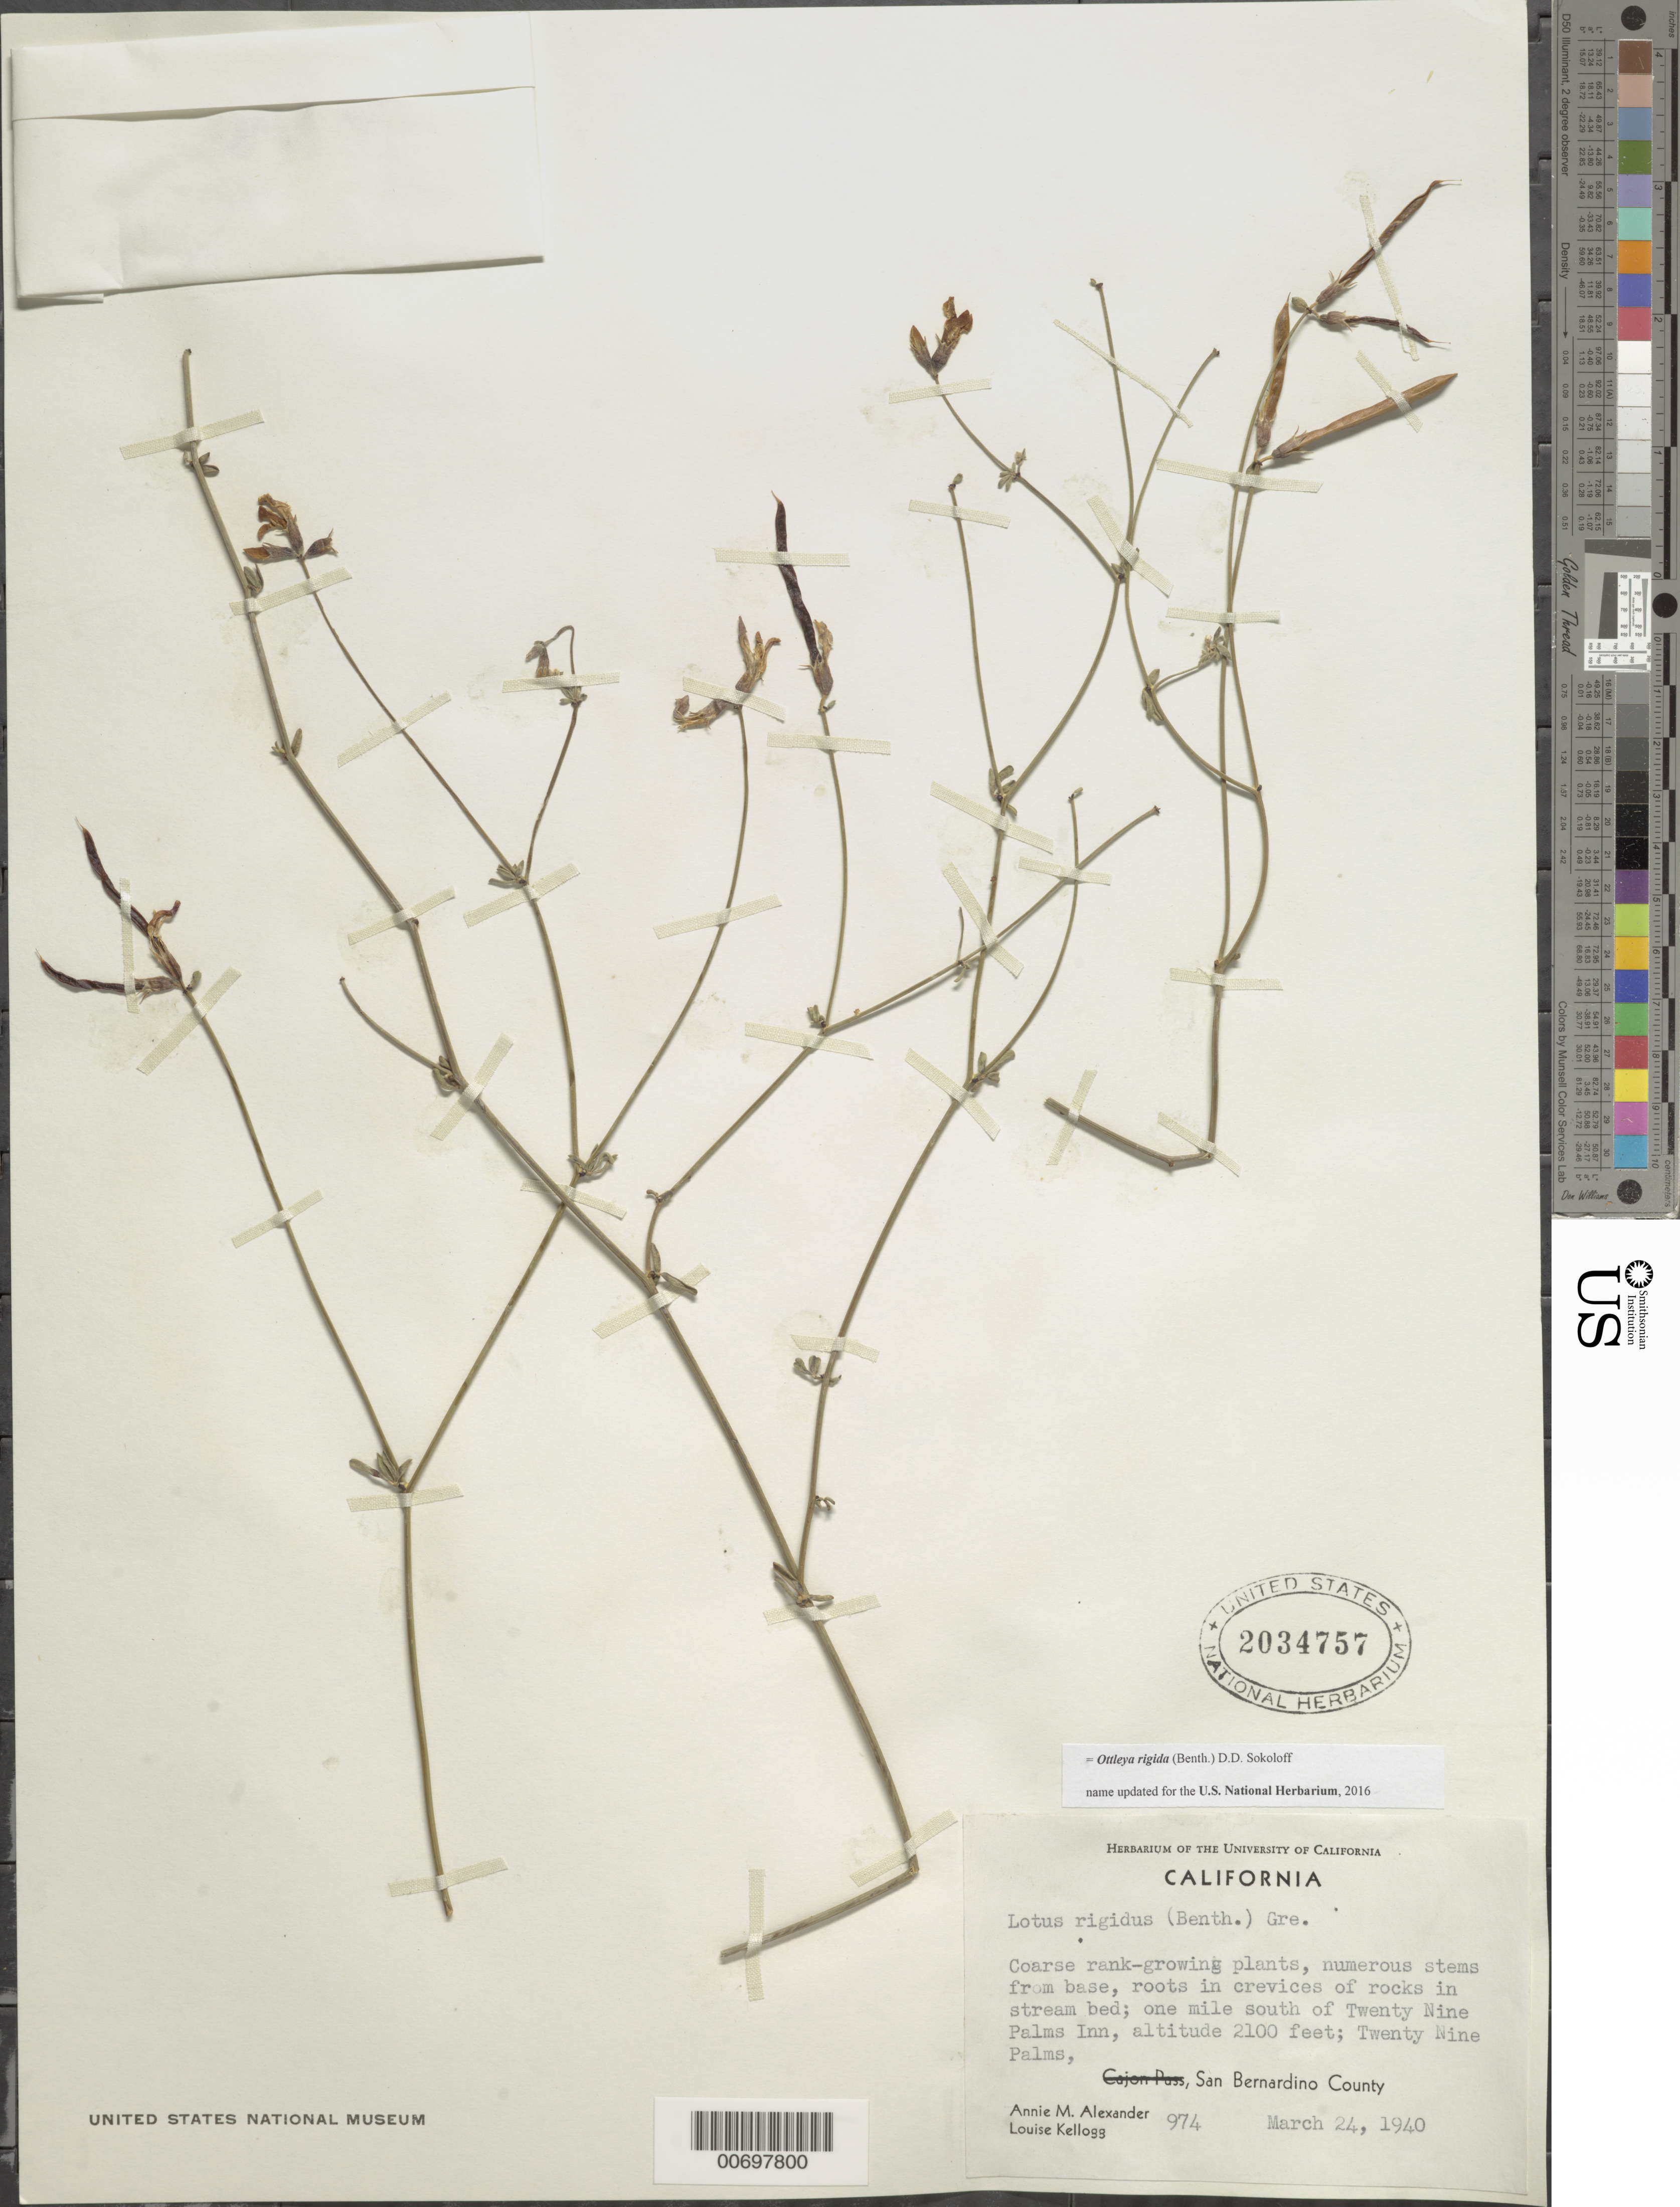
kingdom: Plantae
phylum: Tracheophyta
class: Magnoliopsida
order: Fabales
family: Fabaceae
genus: Ottleya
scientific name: Ottleya rigida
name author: (Benth.) D.D. Sokoloff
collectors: A. M. Alexander & L. Kellogg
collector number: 974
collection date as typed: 24 Mar 1940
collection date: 1940-03-24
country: United States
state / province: California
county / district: San Bernardino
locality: One mile south of Twenty Nine Palms Inn, Twenty Nine Palms.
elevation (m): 640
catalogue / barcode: US 2034757